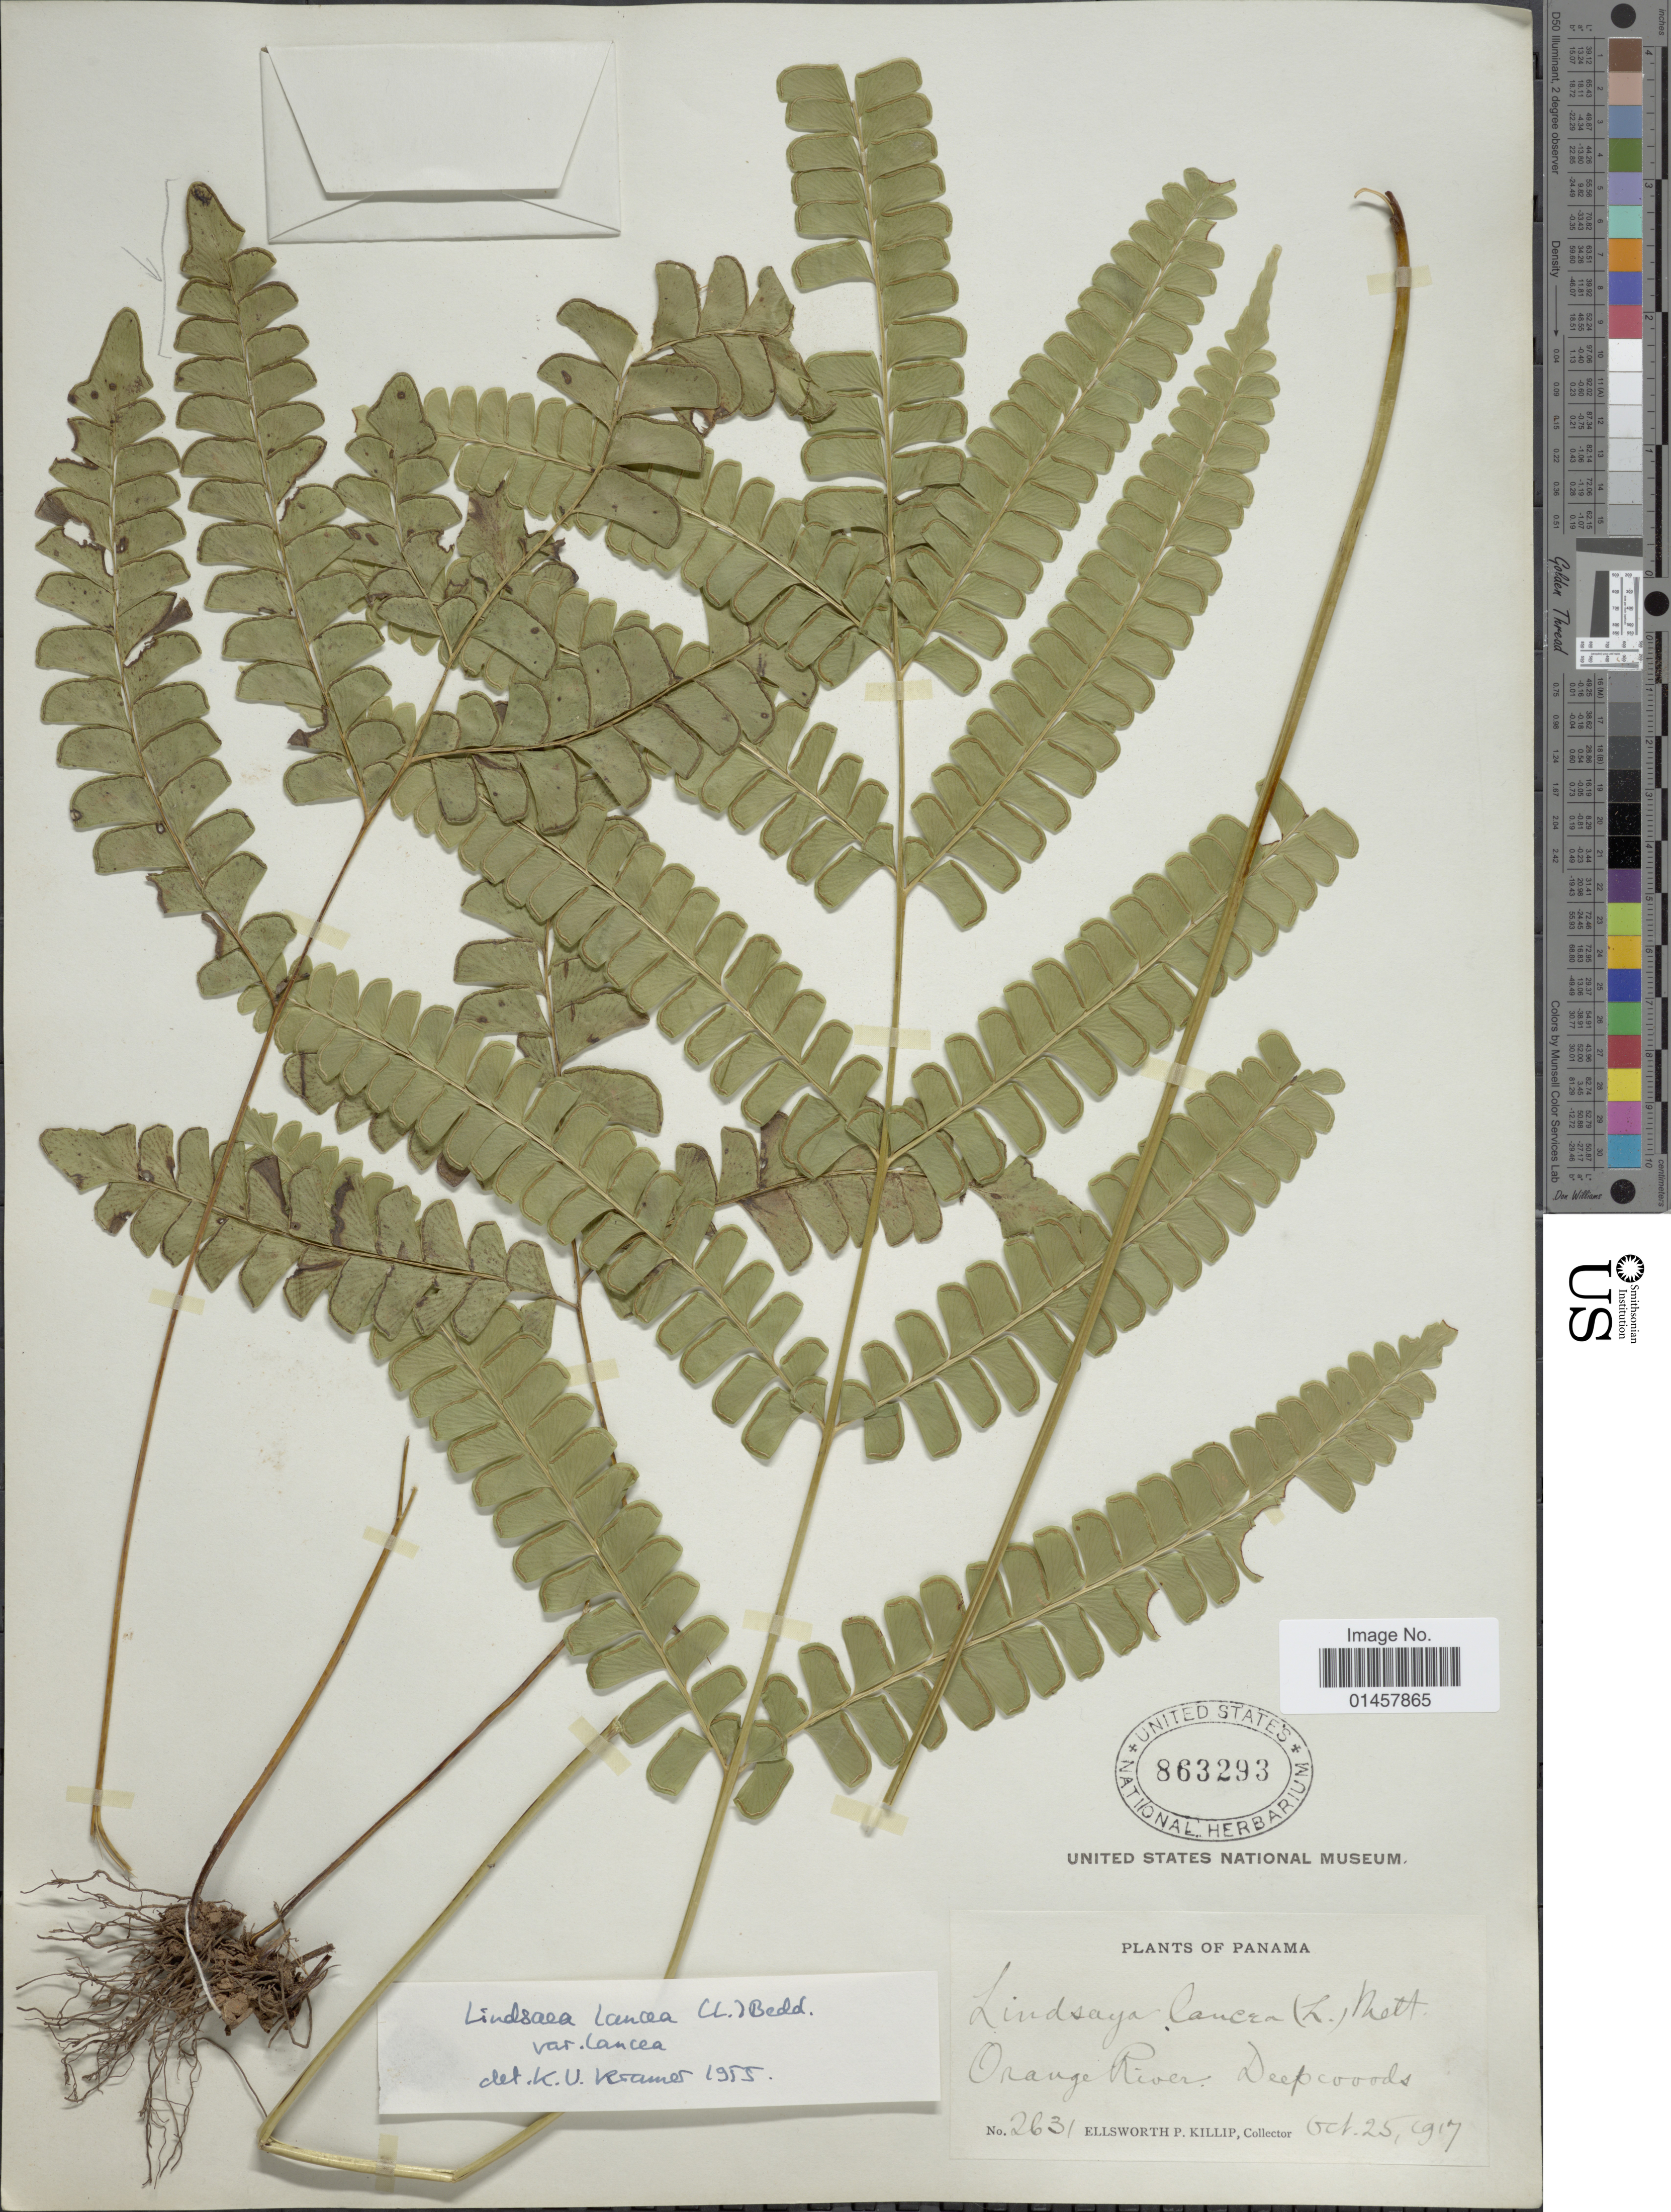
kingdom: Plantae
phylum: Tracheophyta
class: Polypodiopsida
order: Polypodiales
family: Lindsaeaceae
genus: Lindsaea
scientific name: Lindsaea lancea var. lancea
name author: (L.) Bedd.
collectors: E. P. Killip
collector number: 2631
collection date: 1917-10-25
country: Panama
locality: Orange river, deep woods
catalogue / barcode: US 863293